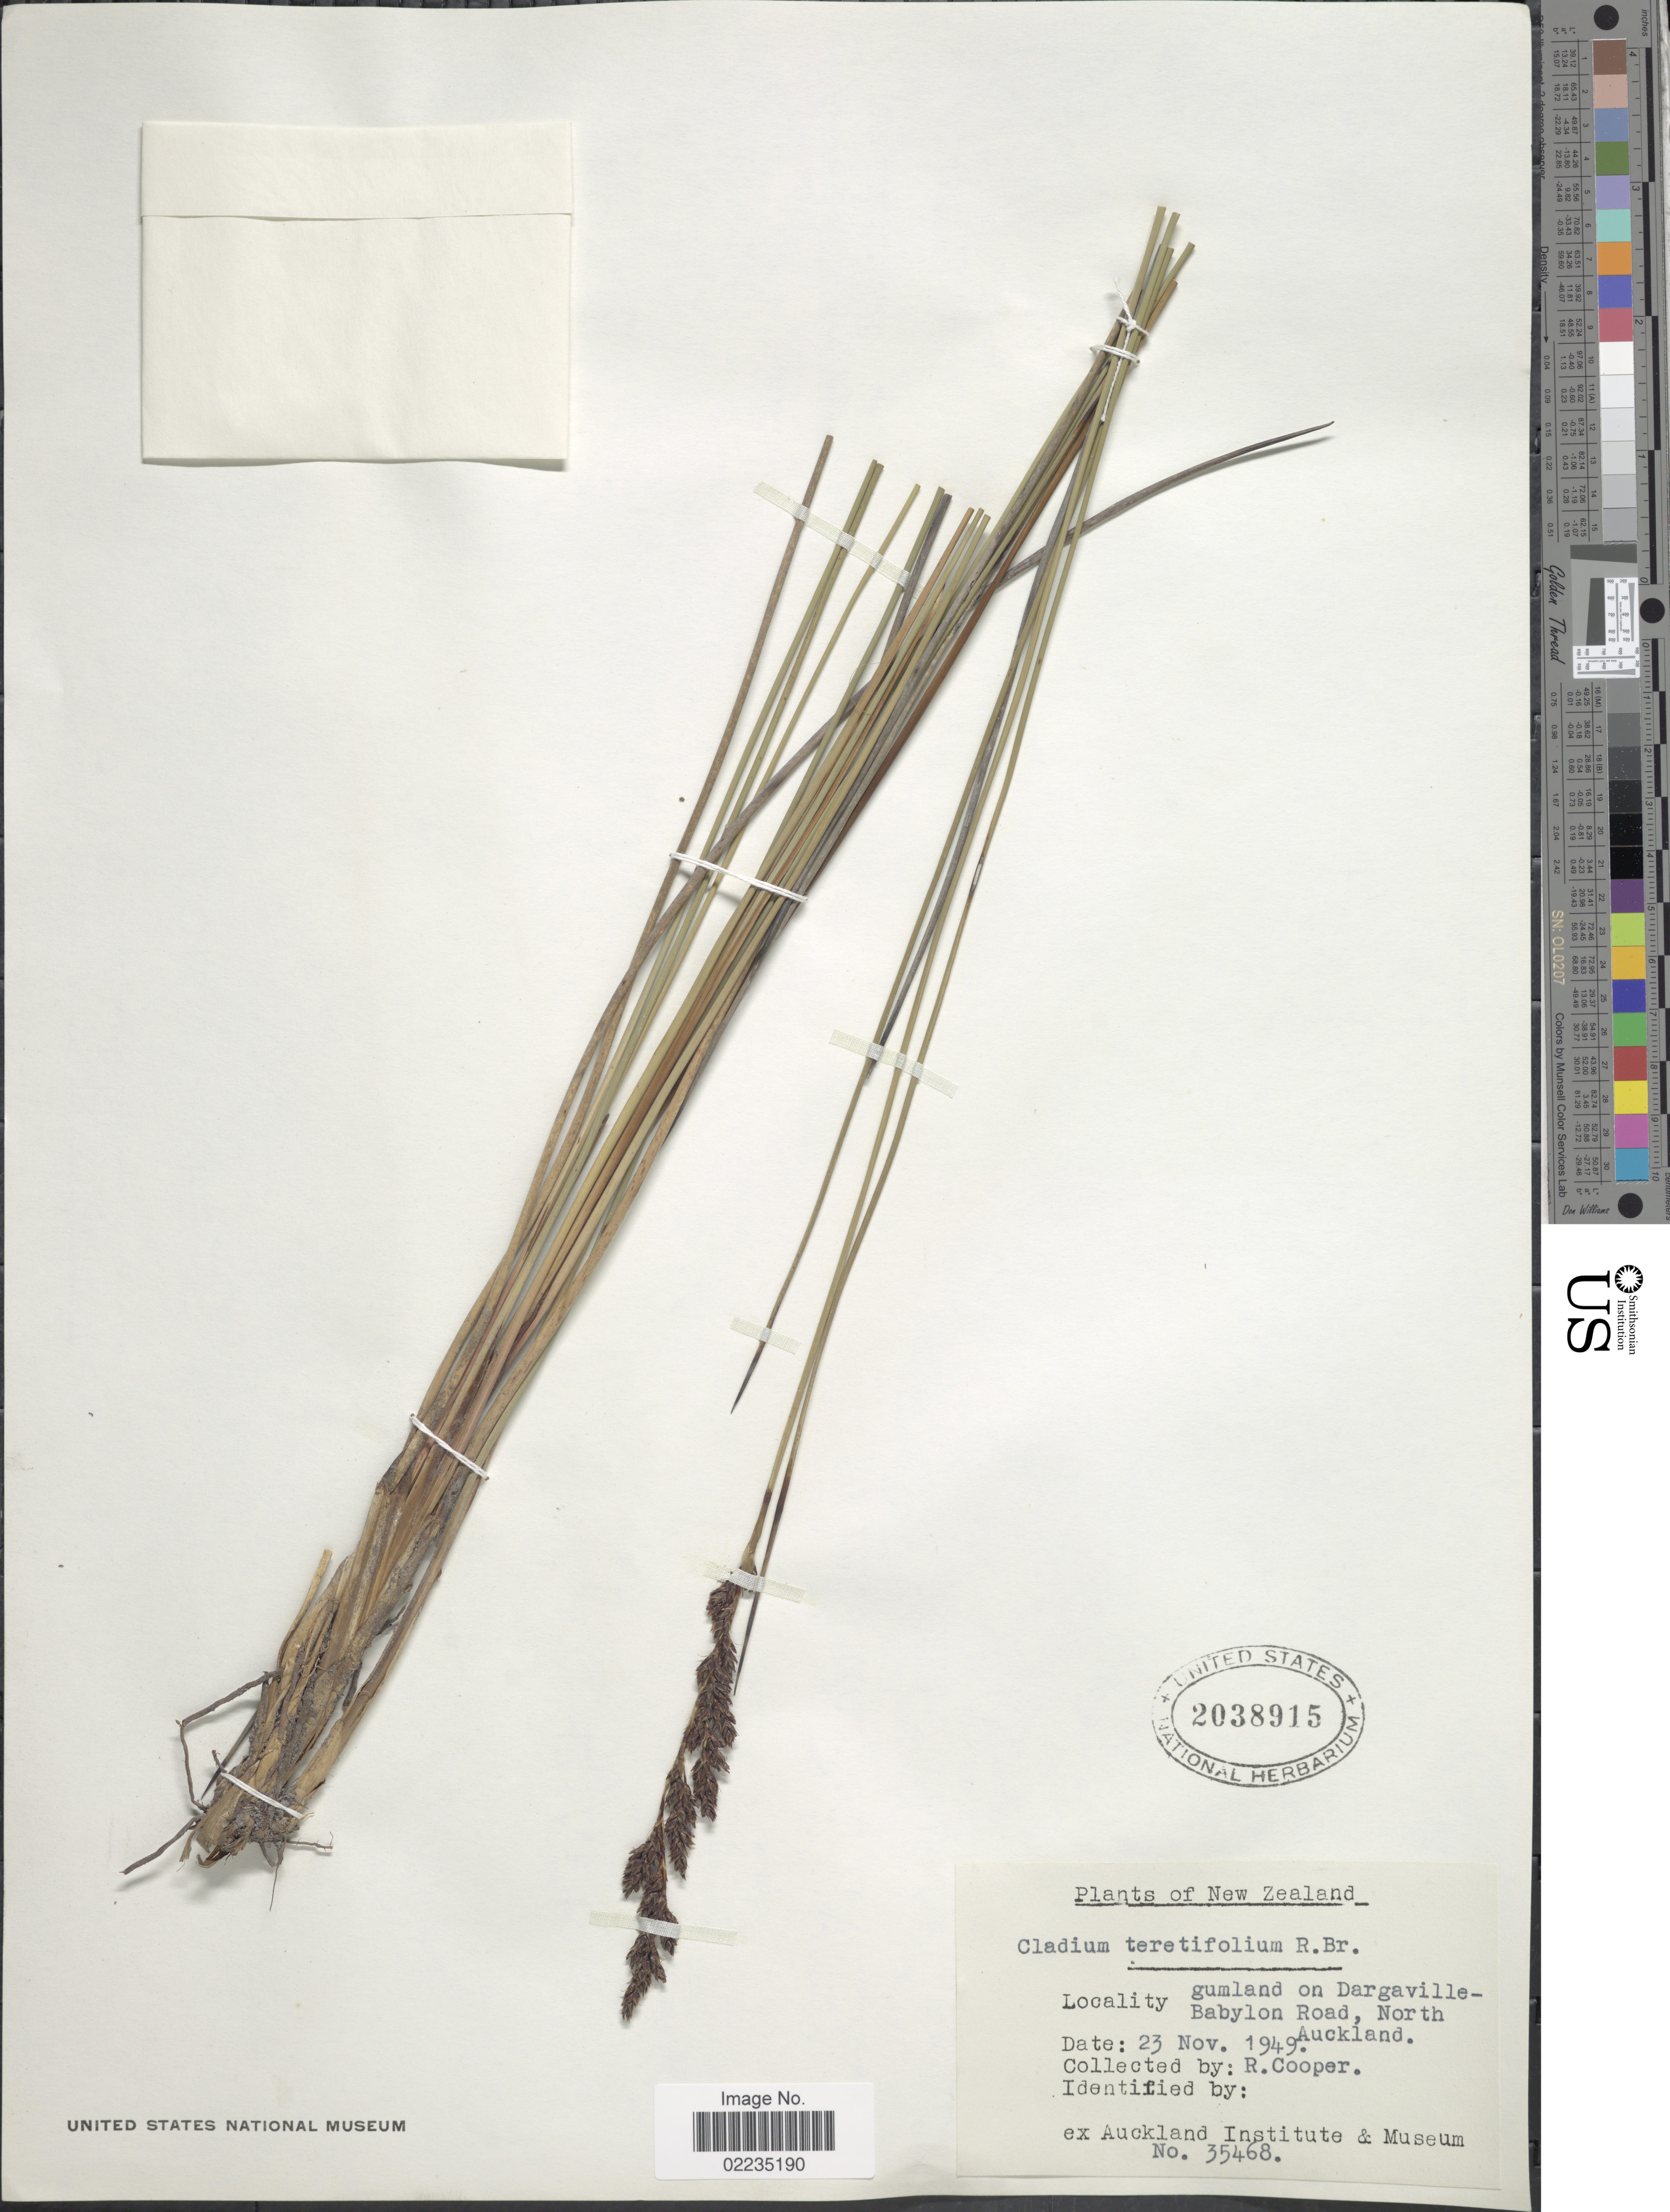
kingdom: Plantae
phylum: Tracheophyta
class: Liliopsida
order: Poales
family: Cyperaceae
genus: Machaerina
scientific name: Machaerina teretifolia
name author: (R. Br.) T. Koyama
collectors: R. Cooper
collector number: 35468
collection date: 1949-11-23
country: New Zealand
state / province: Auckland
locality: Gumland on Dargaville, Babylon Road, North Auckland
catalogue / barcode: US 2038915